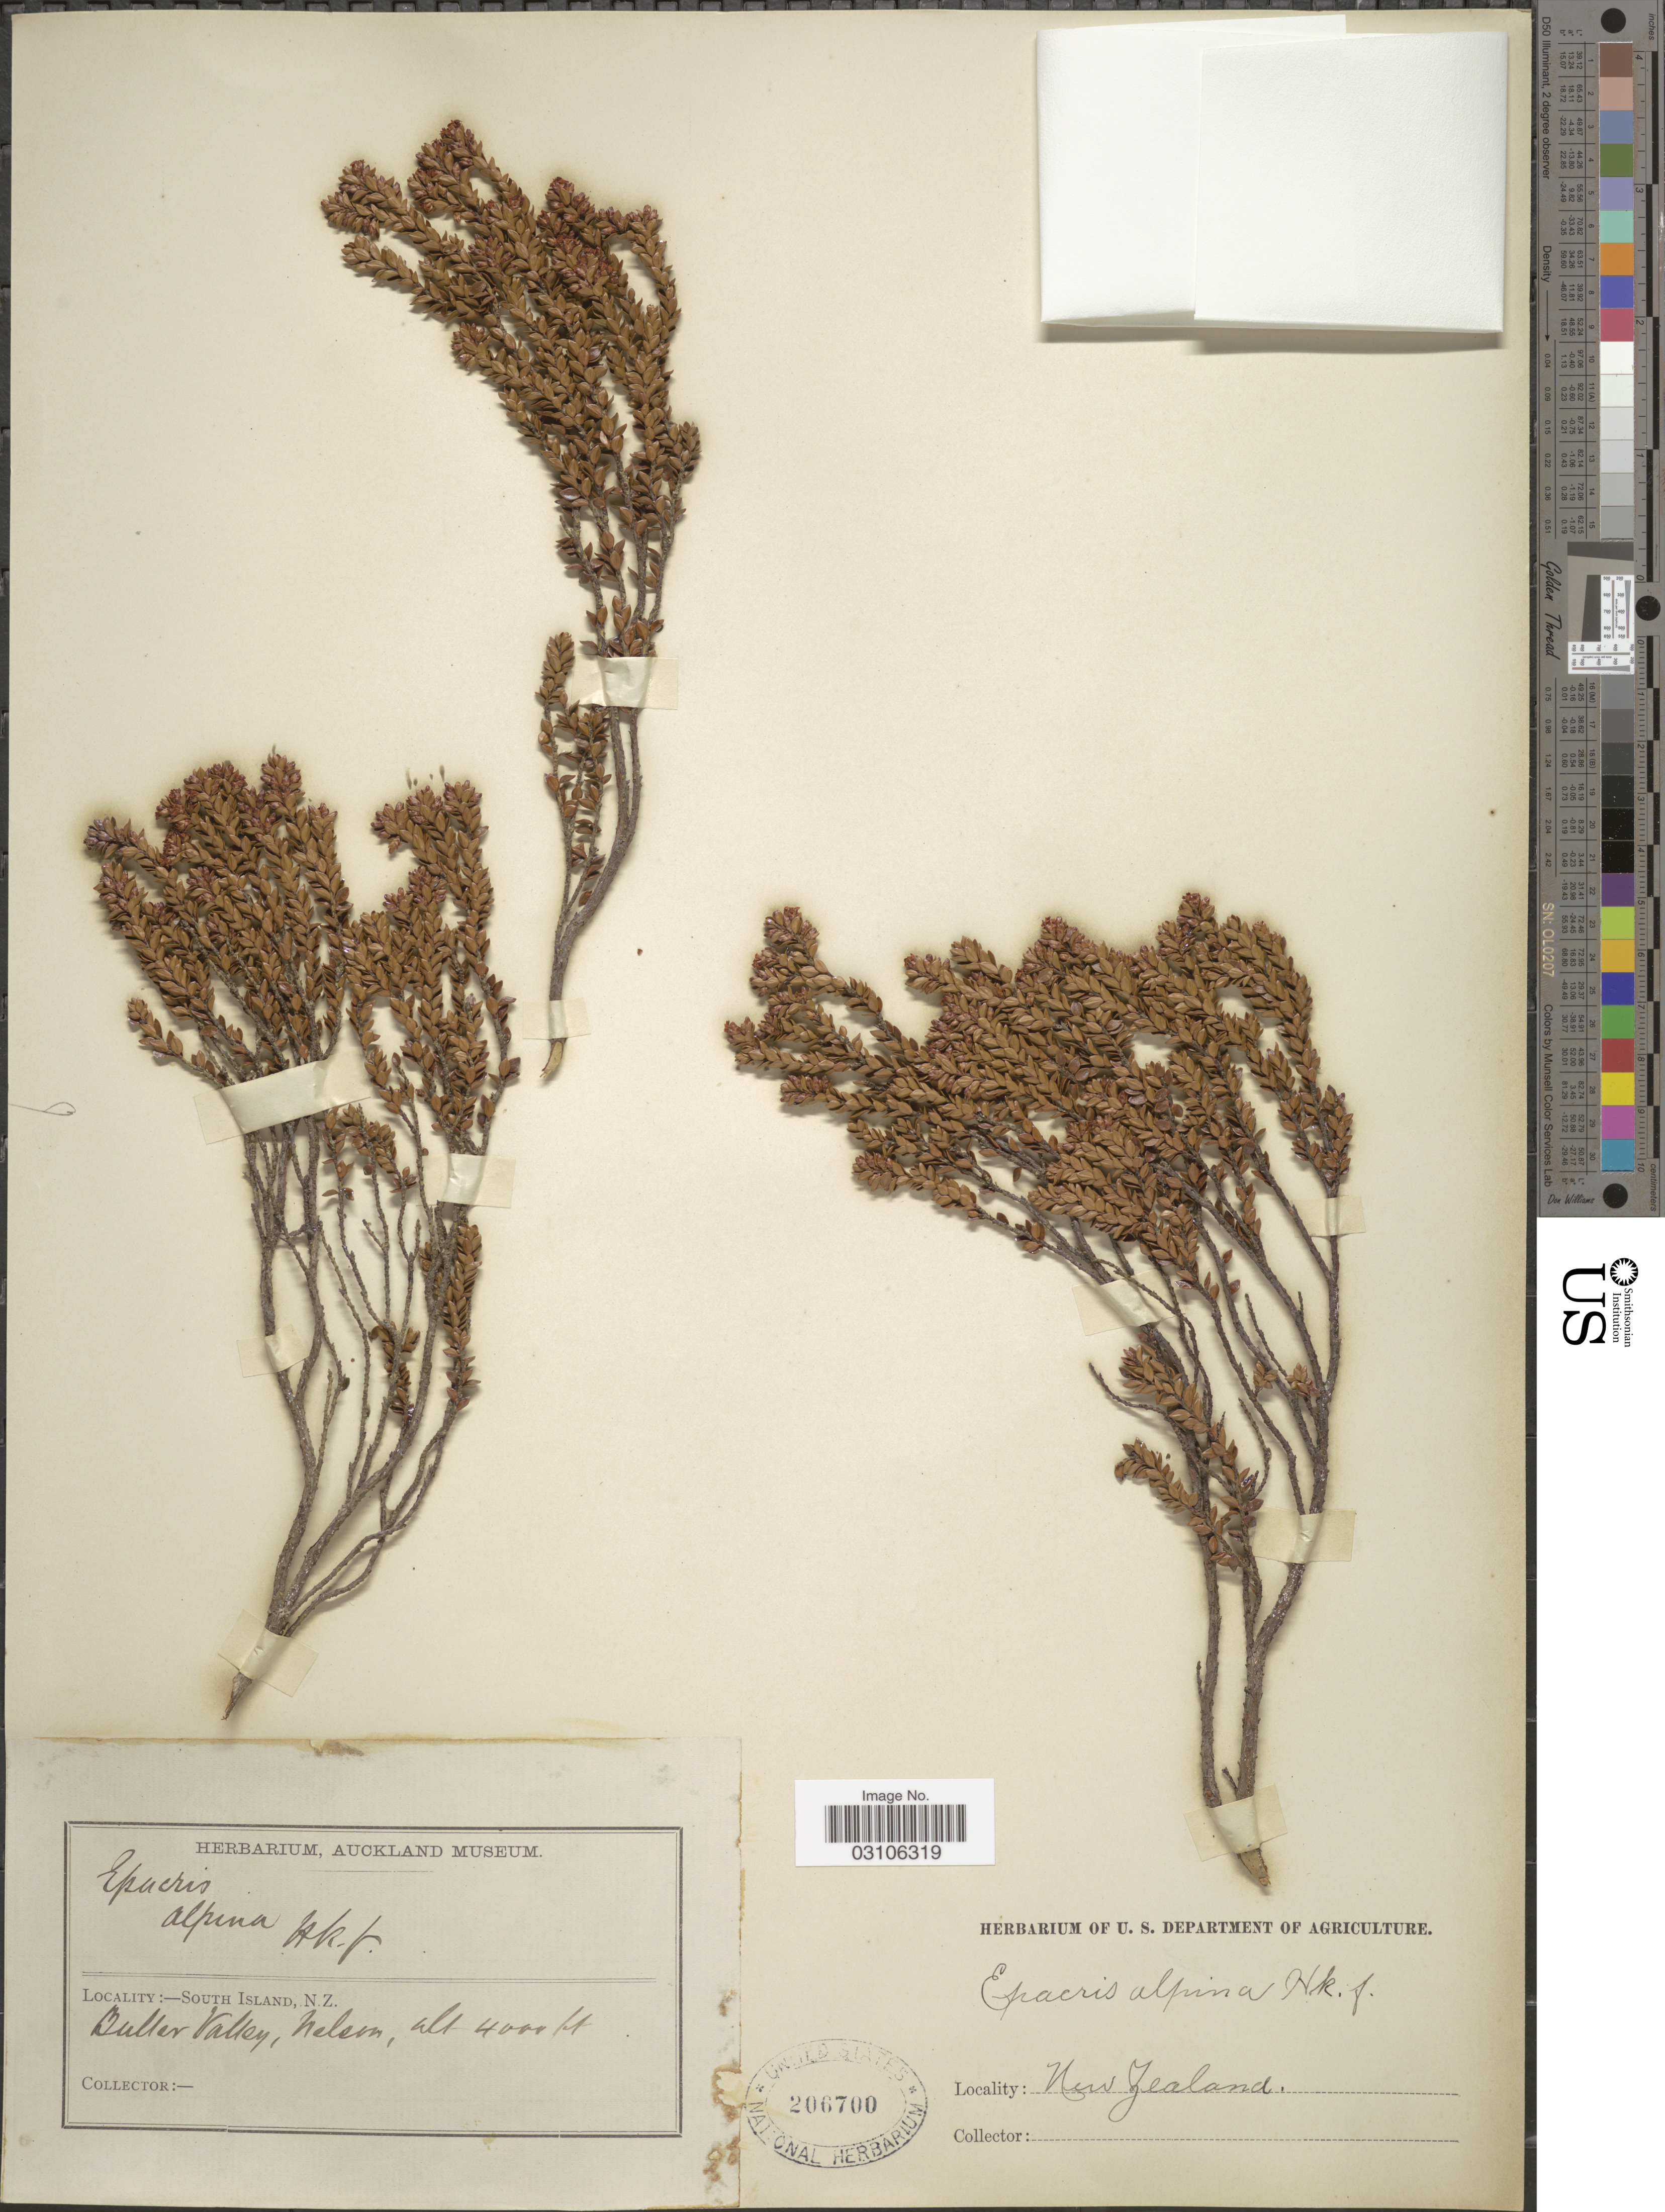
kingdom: Plantae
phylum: Tracheophyta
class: Magnoliopsida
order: Ericales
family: Ericaceae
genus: Epacris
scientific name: Epacris alpina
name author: Hook. f.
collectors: ex herb. U. S. Department of Agriculture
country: New Zealand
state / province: Nelson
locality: South Island, Butter Valley, Nelson.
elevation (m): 1219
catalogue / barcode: US 206700